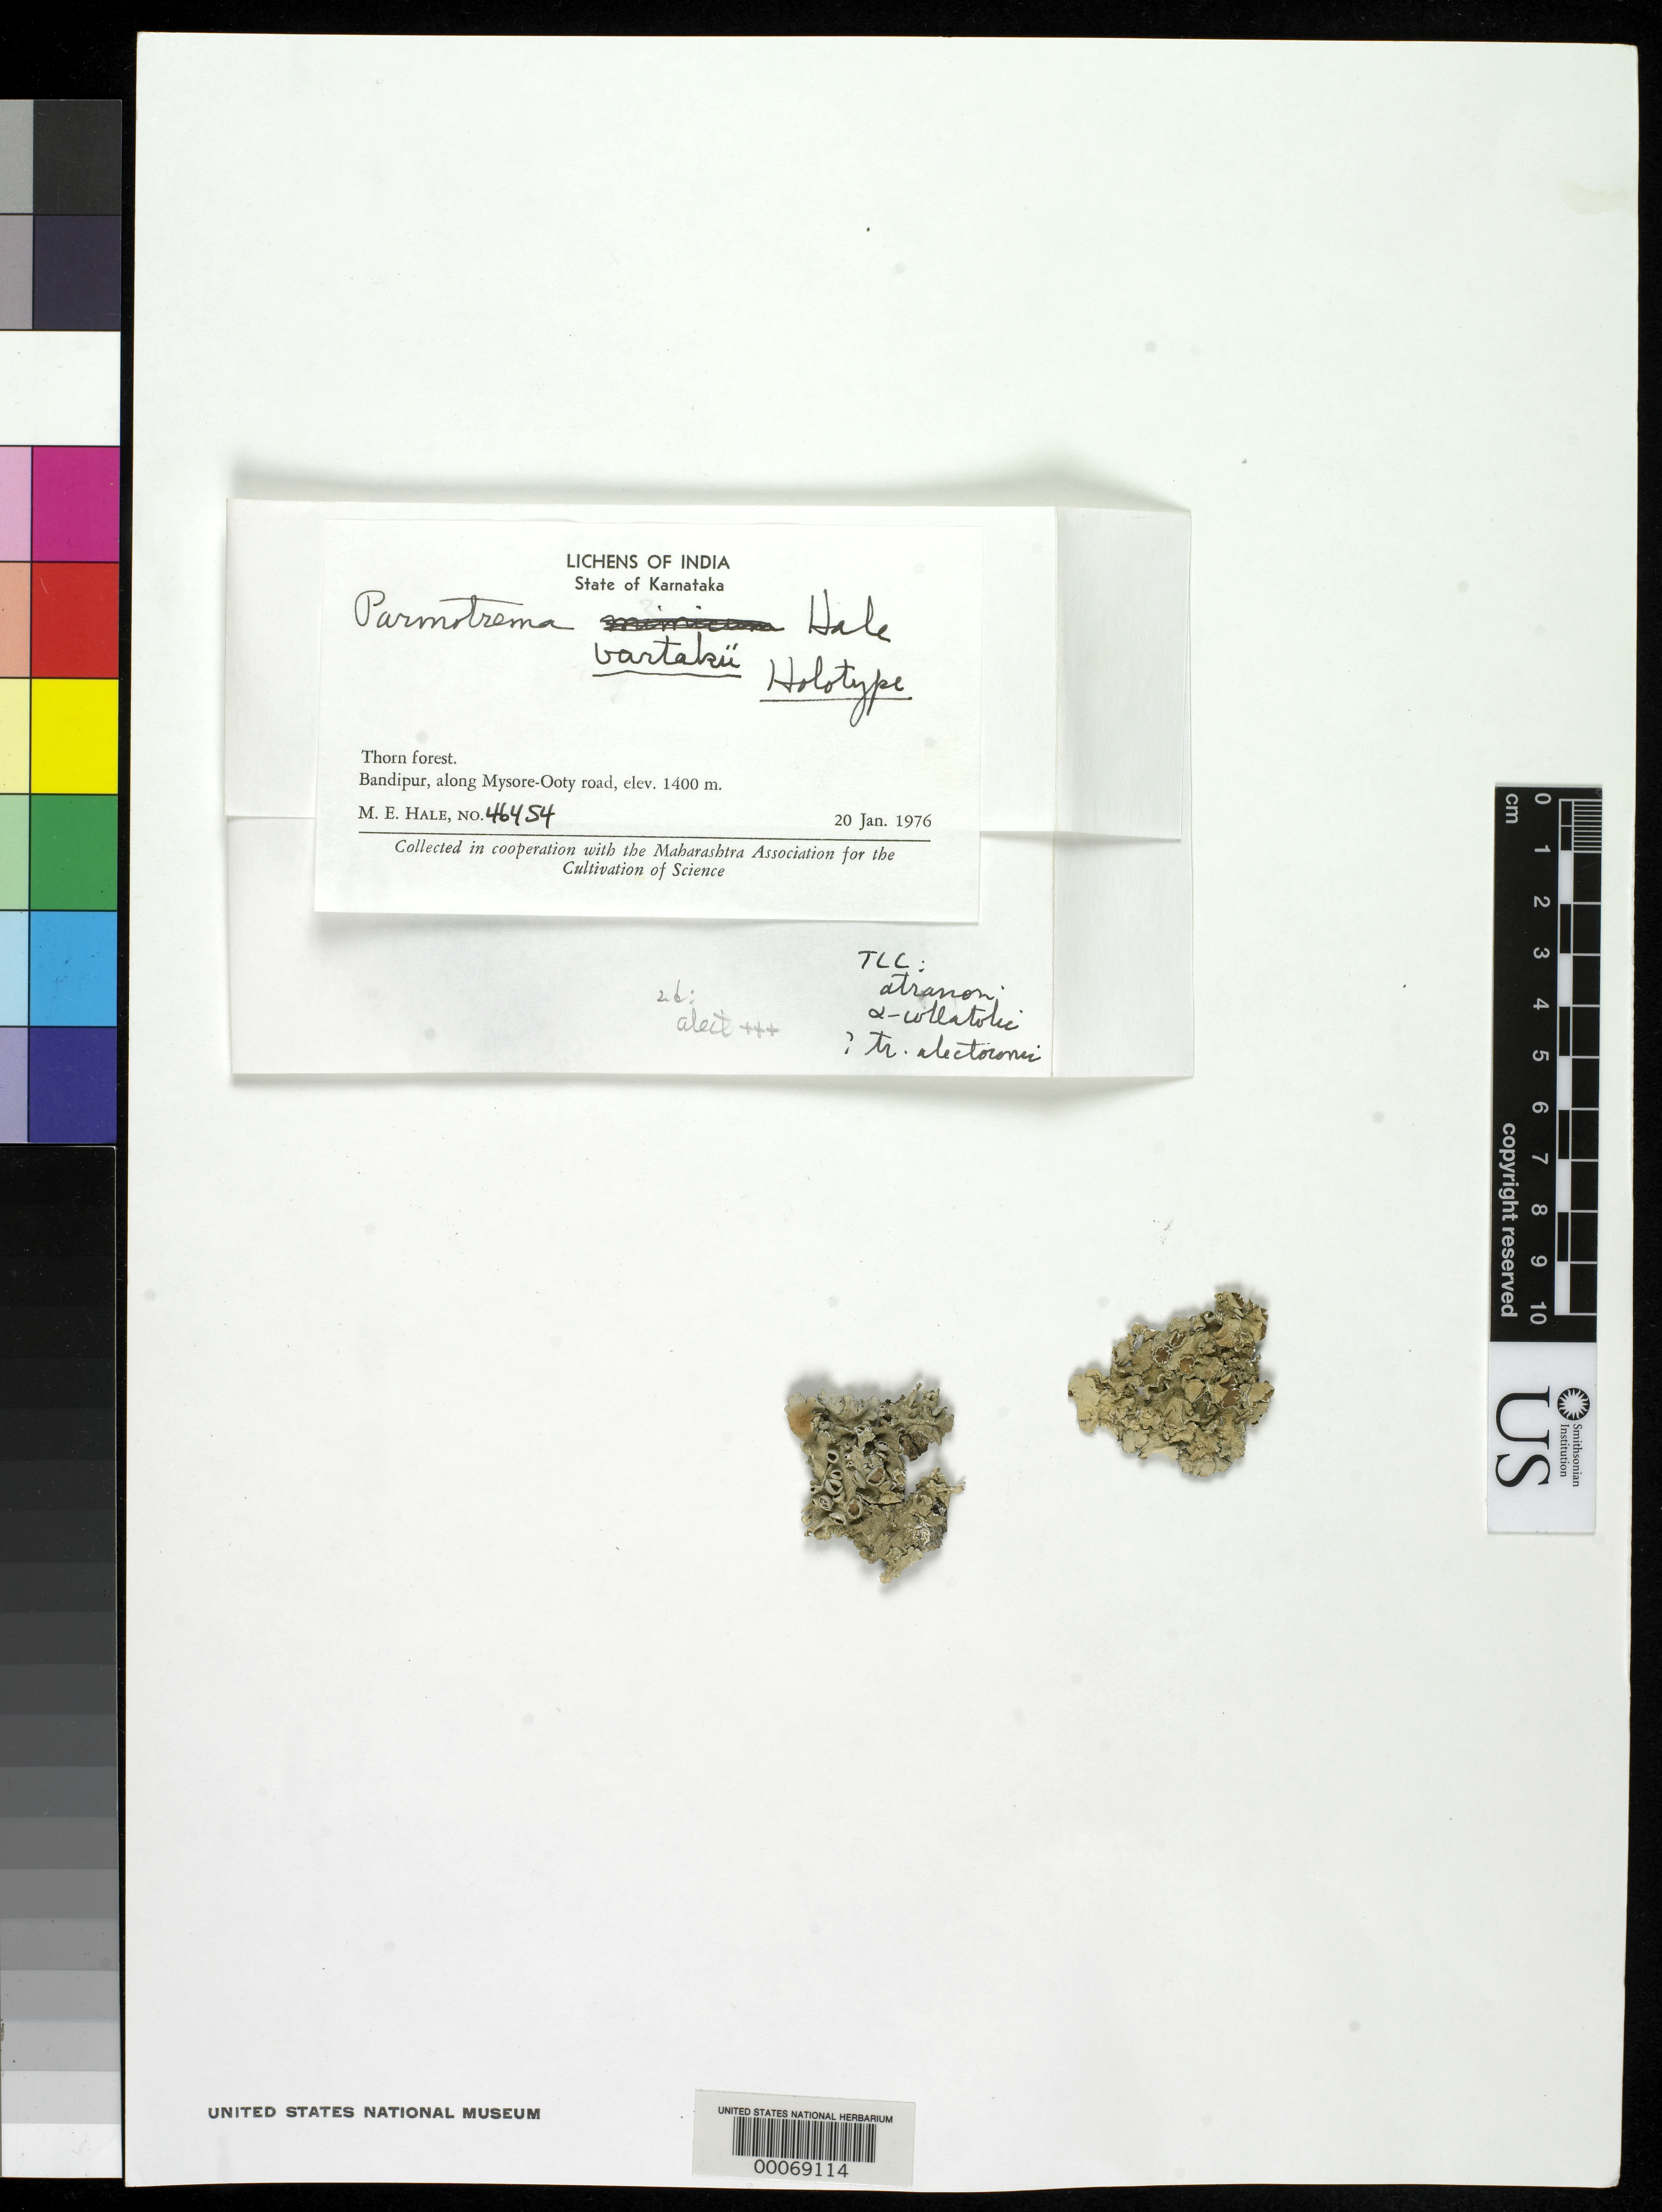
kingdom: Fungi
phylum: Ascomycota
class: Lecanoromycetes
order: Lecanorales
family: Parmeliaceae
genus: Parmotrema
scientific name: Parmotrema vartakii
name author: Hale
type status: Holotype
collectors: M. Hale & P. G. Patwardhan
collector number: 46454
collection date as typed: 20 Jan 1976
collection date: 1976-01-20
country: India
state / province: Karnataka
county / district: Mysore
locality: Bandipur, along Mysore-ooty.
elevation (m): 1400